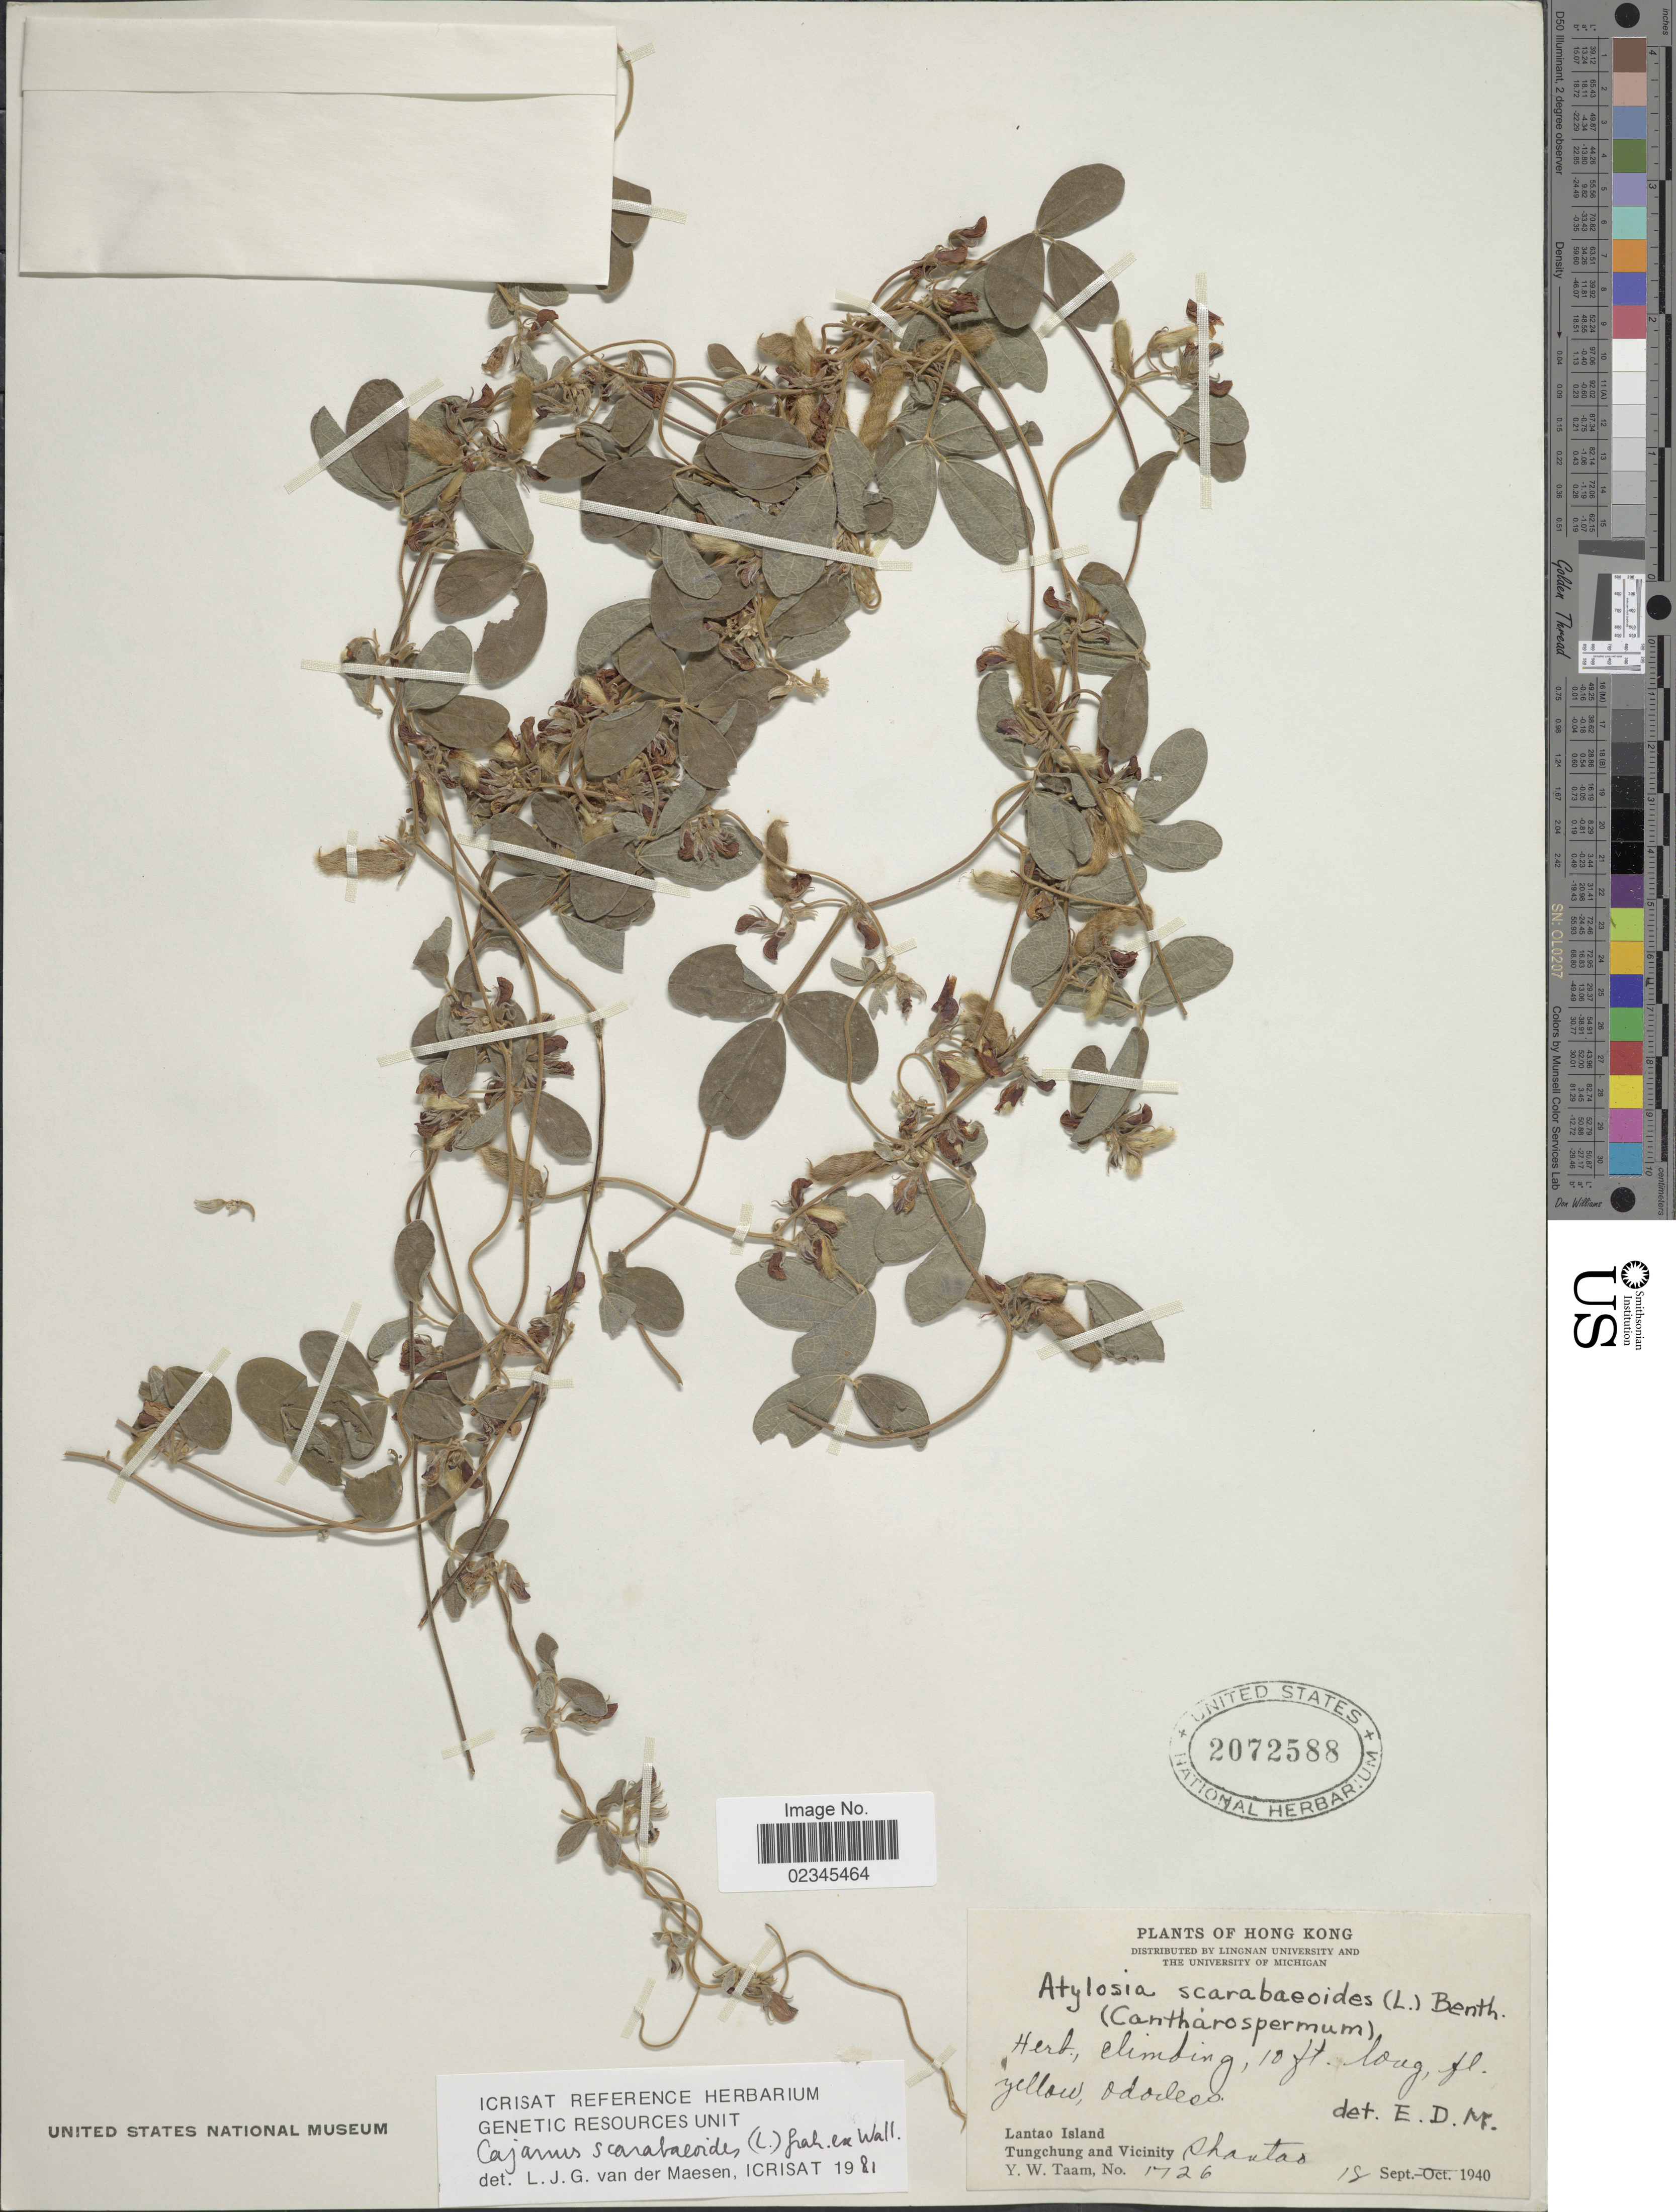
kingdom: Plantae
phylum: Tracheophyta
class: Magnoliopsida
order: Fabales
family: Fabaceae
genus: Cajanus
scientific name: Cajanus scarabaeoides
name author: (L.) Thou. ex Graham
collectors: Y. W. Taam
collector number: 1726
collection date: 1940-09-18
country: China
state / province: Hong Kong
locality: Lantao Island. Tungchung and Vicinity. Shantao [interpreted]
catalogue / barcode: US 2072588